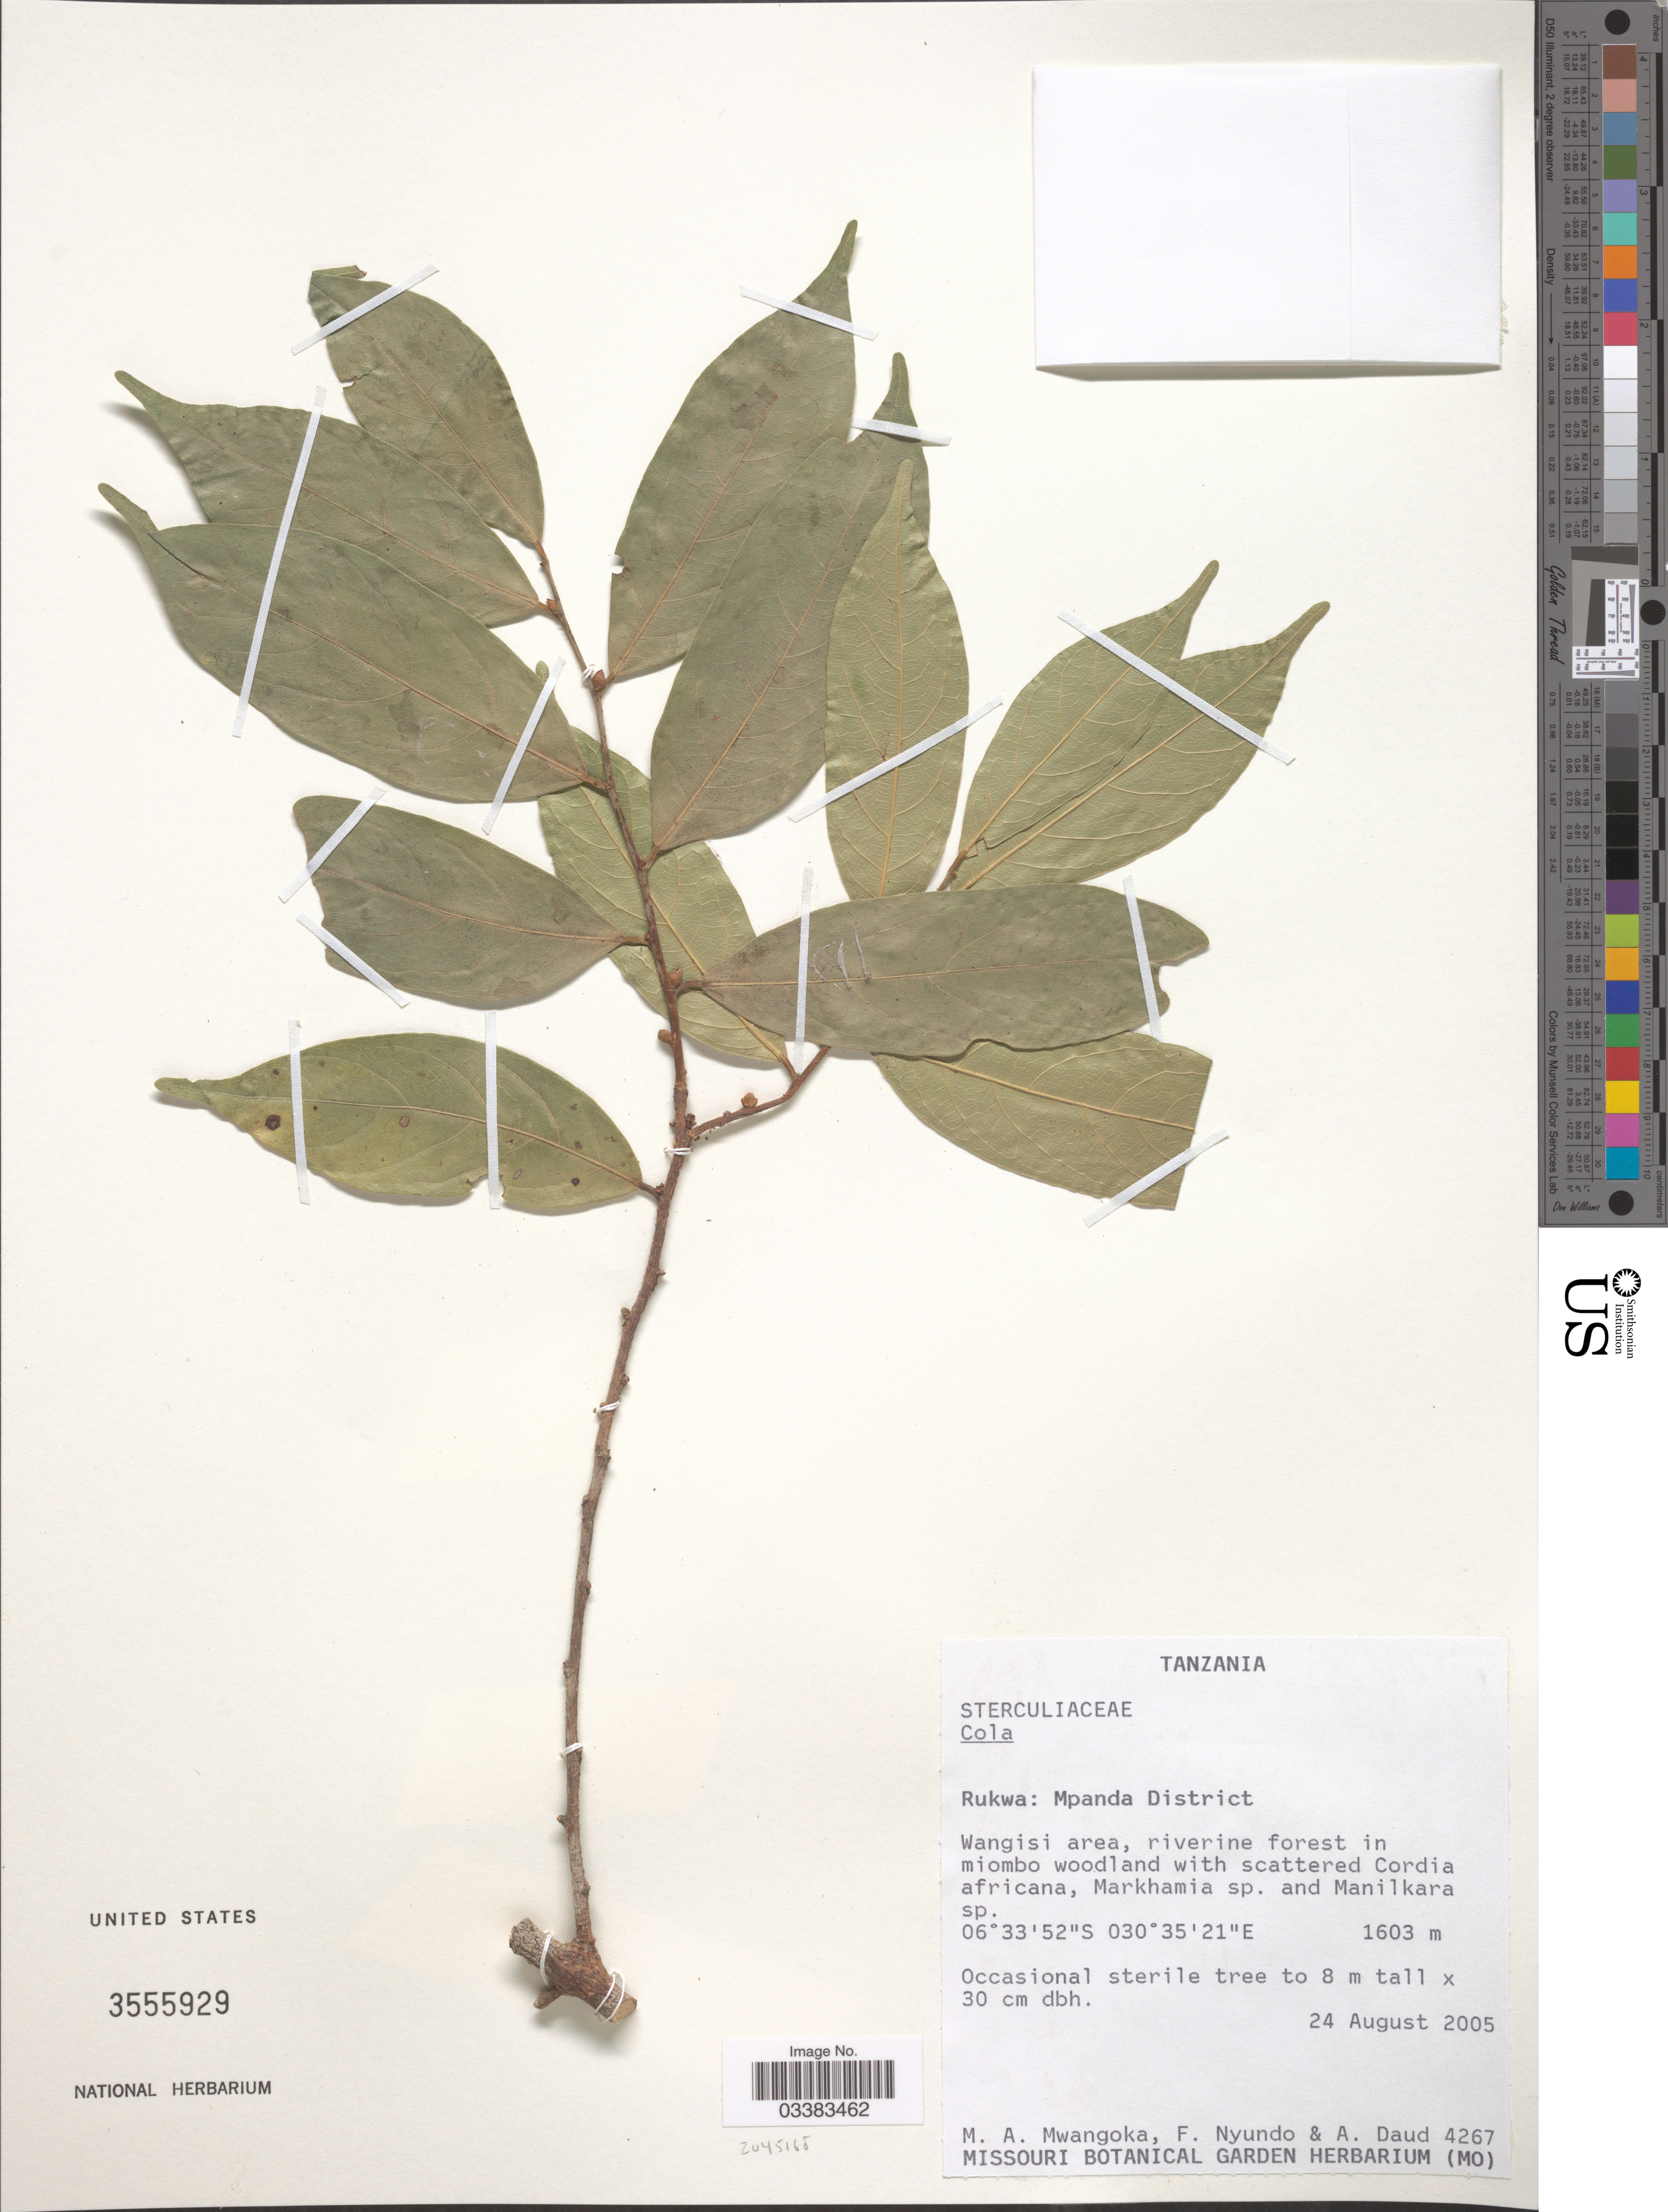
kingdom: Plantae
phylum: Tracheophyta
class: Magnoliopsida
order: Malvales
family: Malvaceae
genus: Cola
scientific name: Cola sp.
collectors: M. A. Mwangoka, F. Nyundo & A. Daud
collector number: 4267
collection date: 2005-08-24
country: Tanzania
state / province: Rukwa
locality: Mpanda District. Wangisi area.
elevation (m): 1603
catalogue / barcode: US 3555929